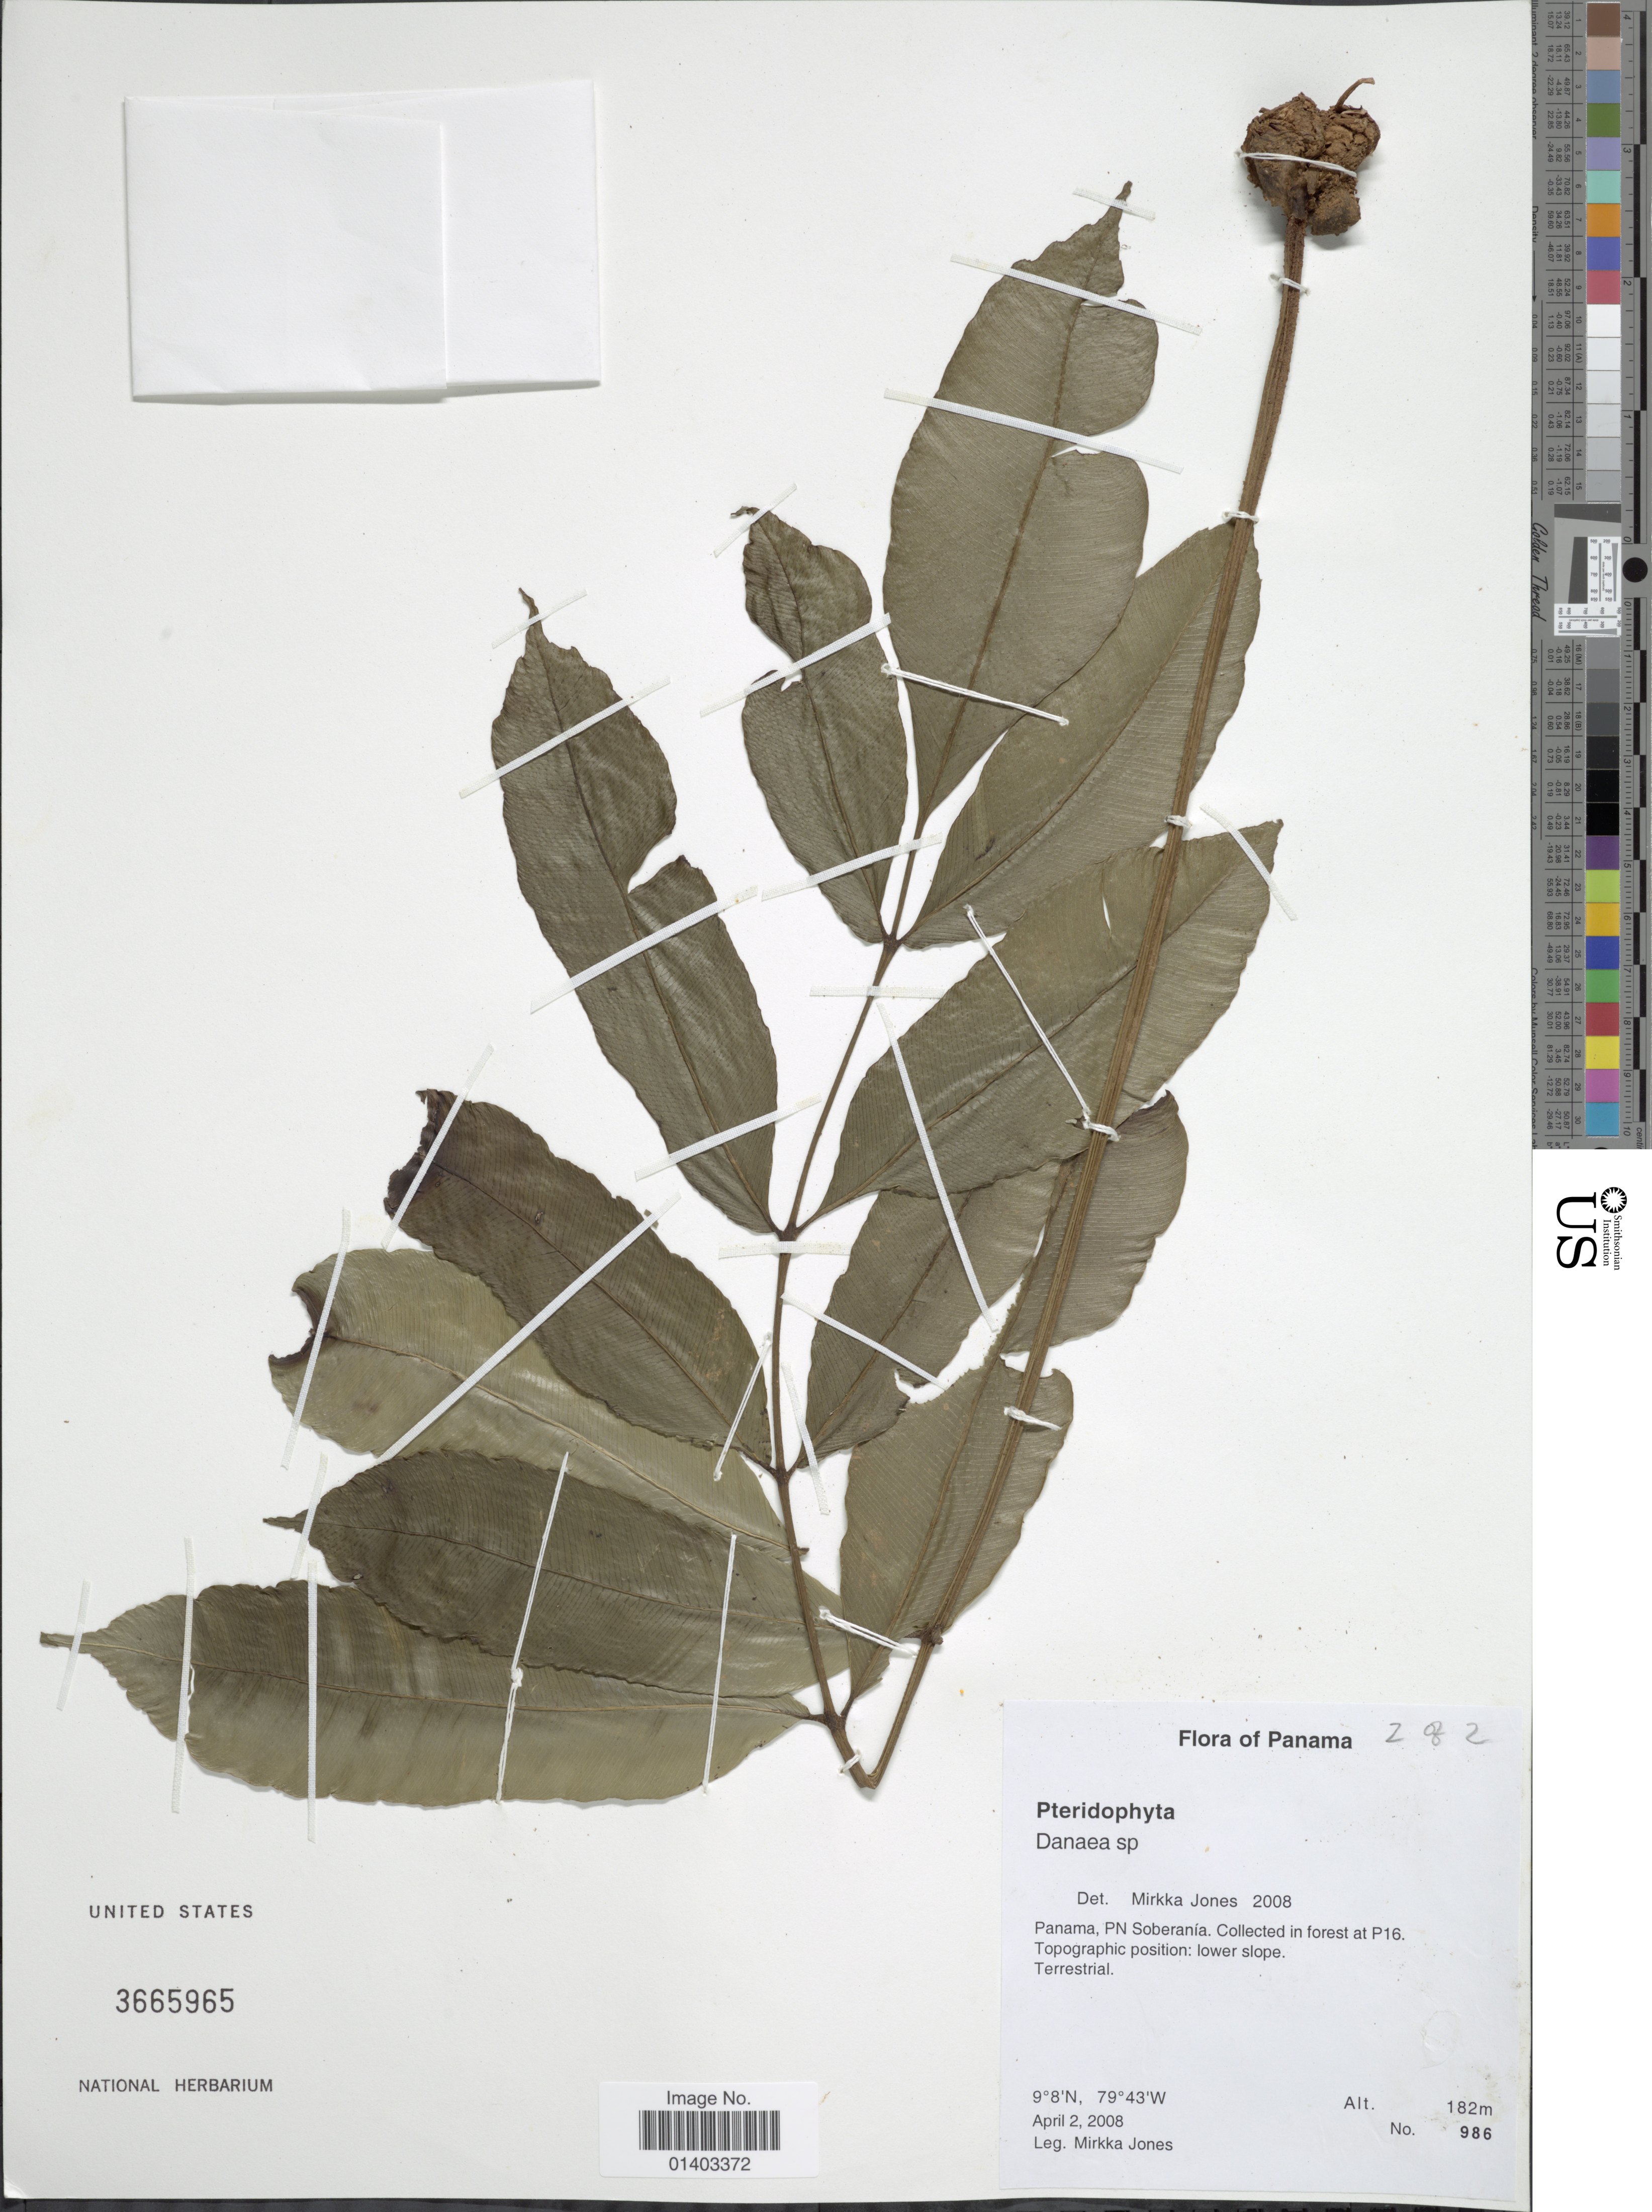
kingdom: Plantae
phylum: Tracheophyta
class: Polypodiopsida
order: Marattiales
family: Marattiaceae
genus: Danaea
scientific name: Danaea nodosa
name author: (L.) Sm.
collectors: M. Jones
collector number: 986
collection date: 2008-04-02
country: Panama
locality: PN Soberania. Collected in forest at P16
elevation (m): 182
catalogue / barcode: US 3665965